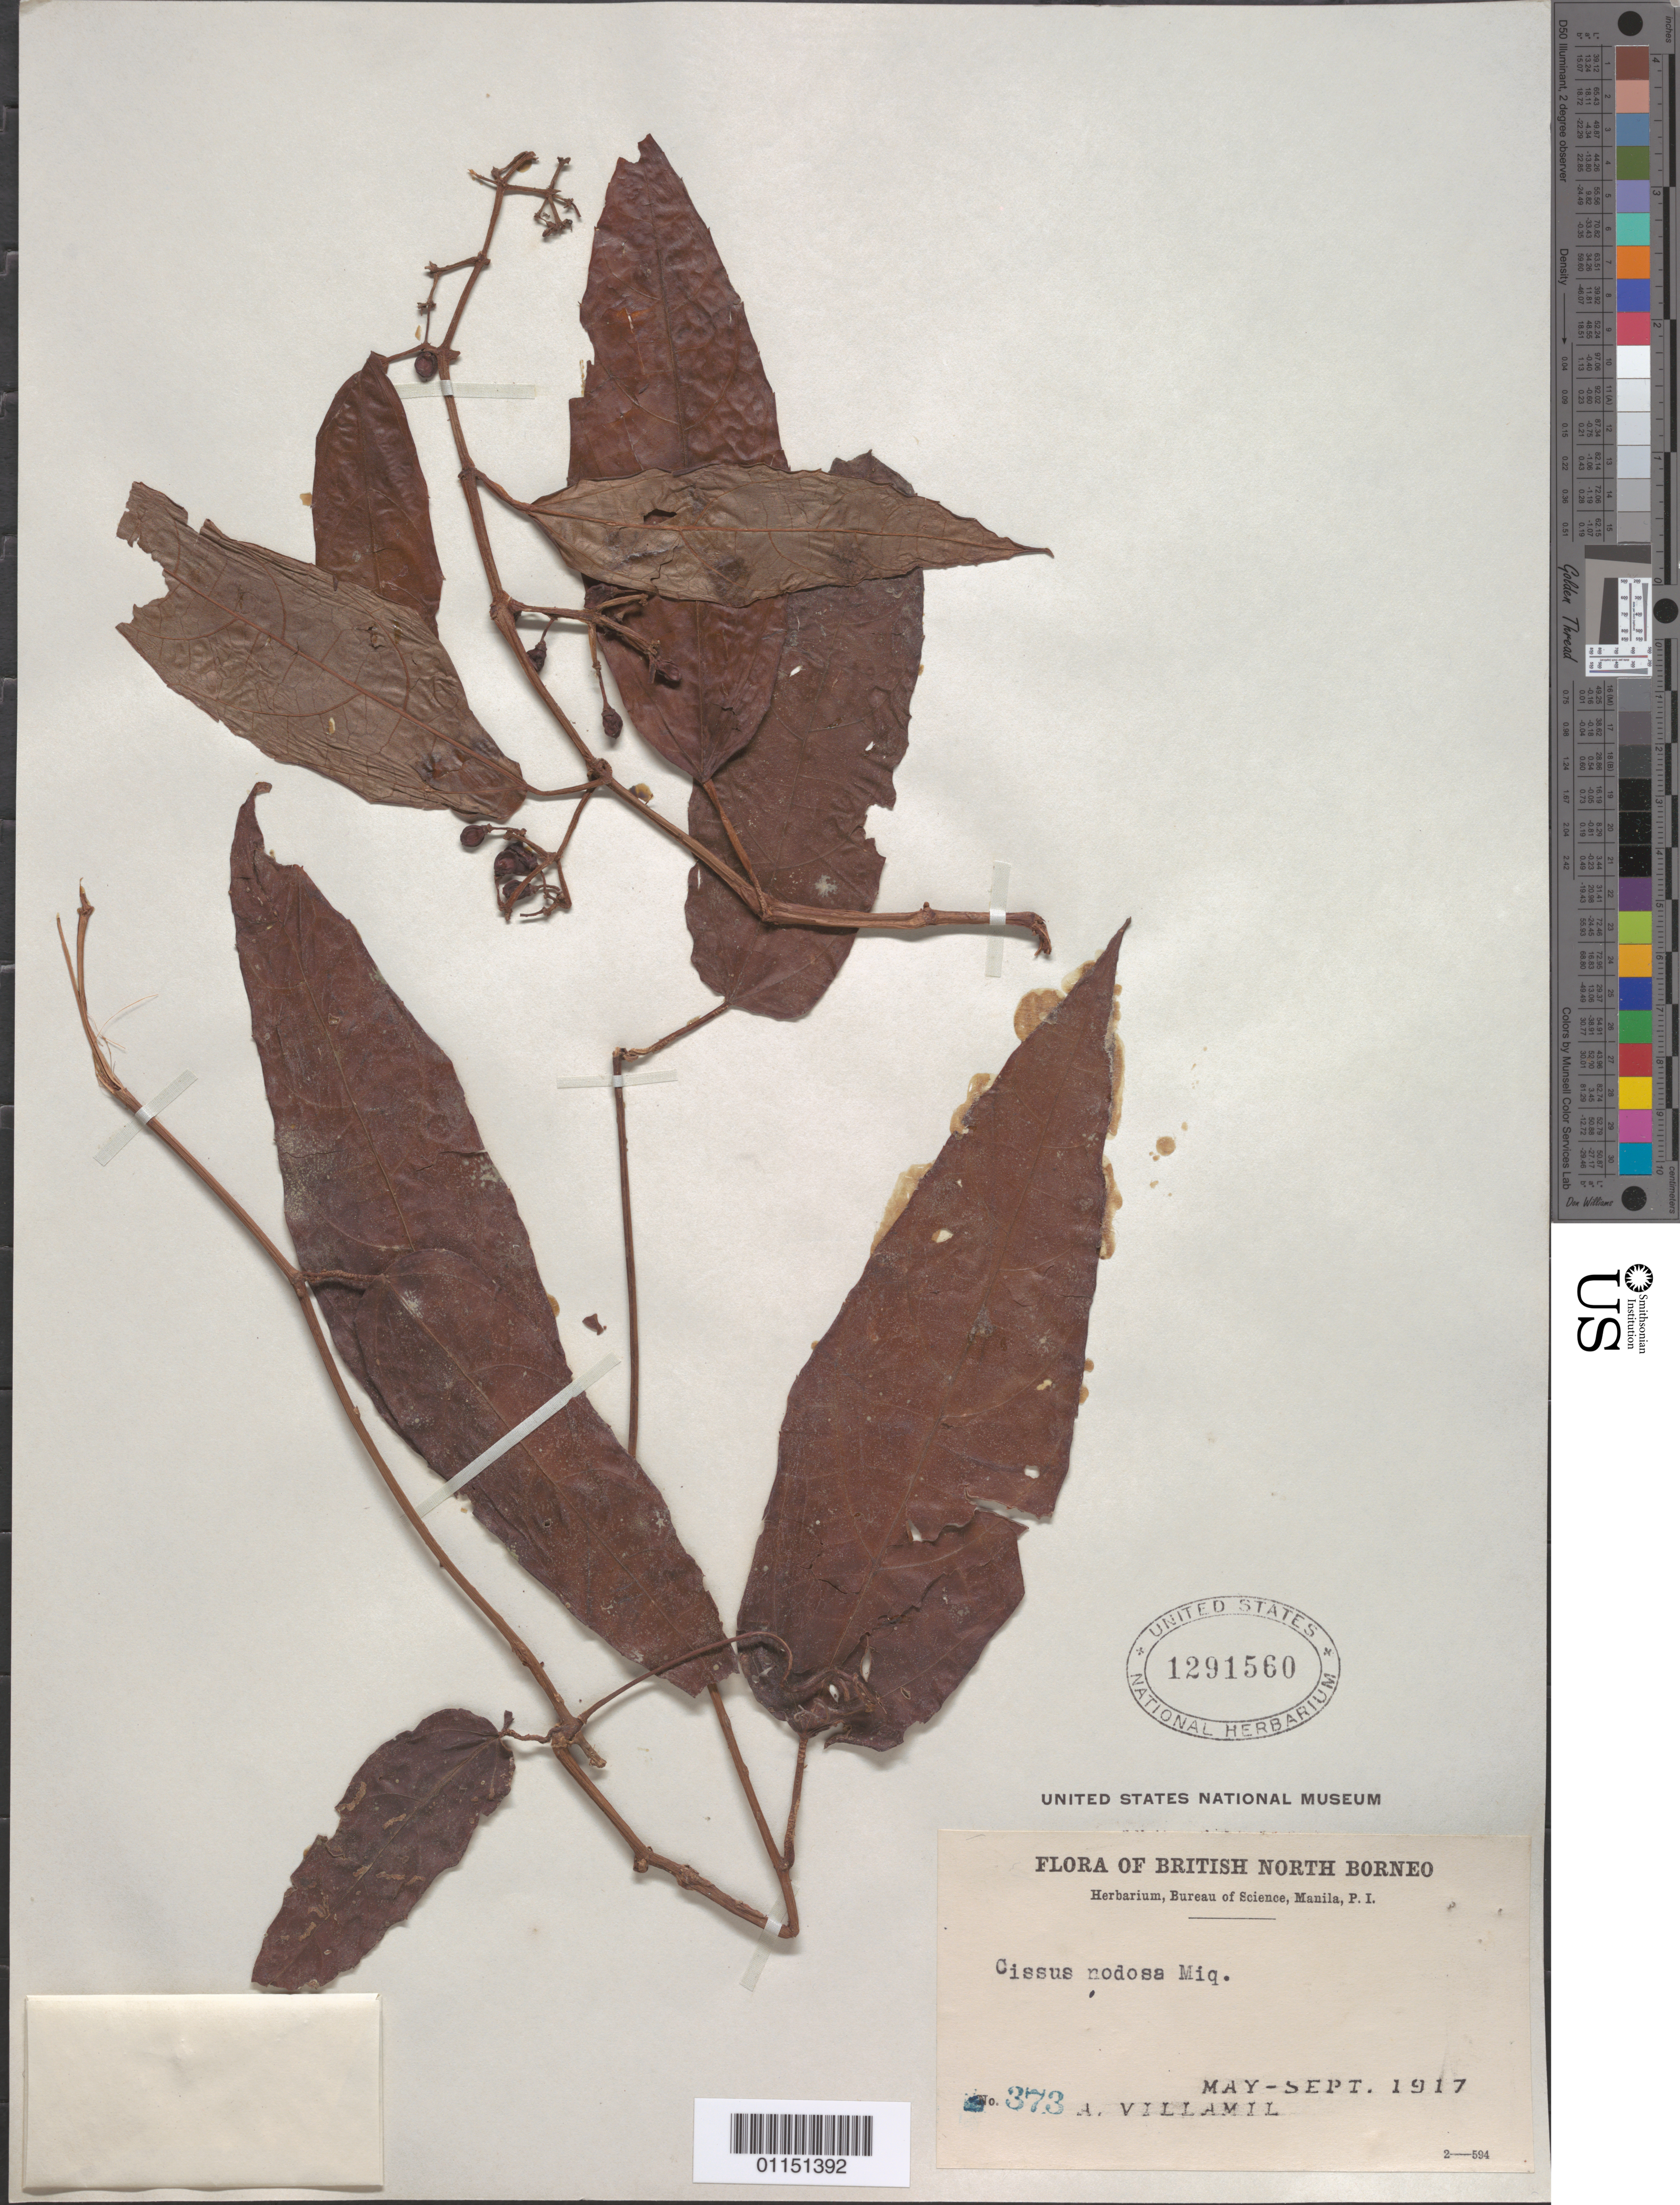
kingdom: Plantae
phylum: Tracheophyta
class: Magnoliopsida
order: Vitales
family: Vitaceae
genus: Vitis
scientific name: Vitis nodosa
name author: (Blume) Miq.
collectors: A. Villamil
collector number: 373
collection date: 1917-05/1917-09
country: Indonesia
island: Borneo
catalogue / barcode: US 1291560